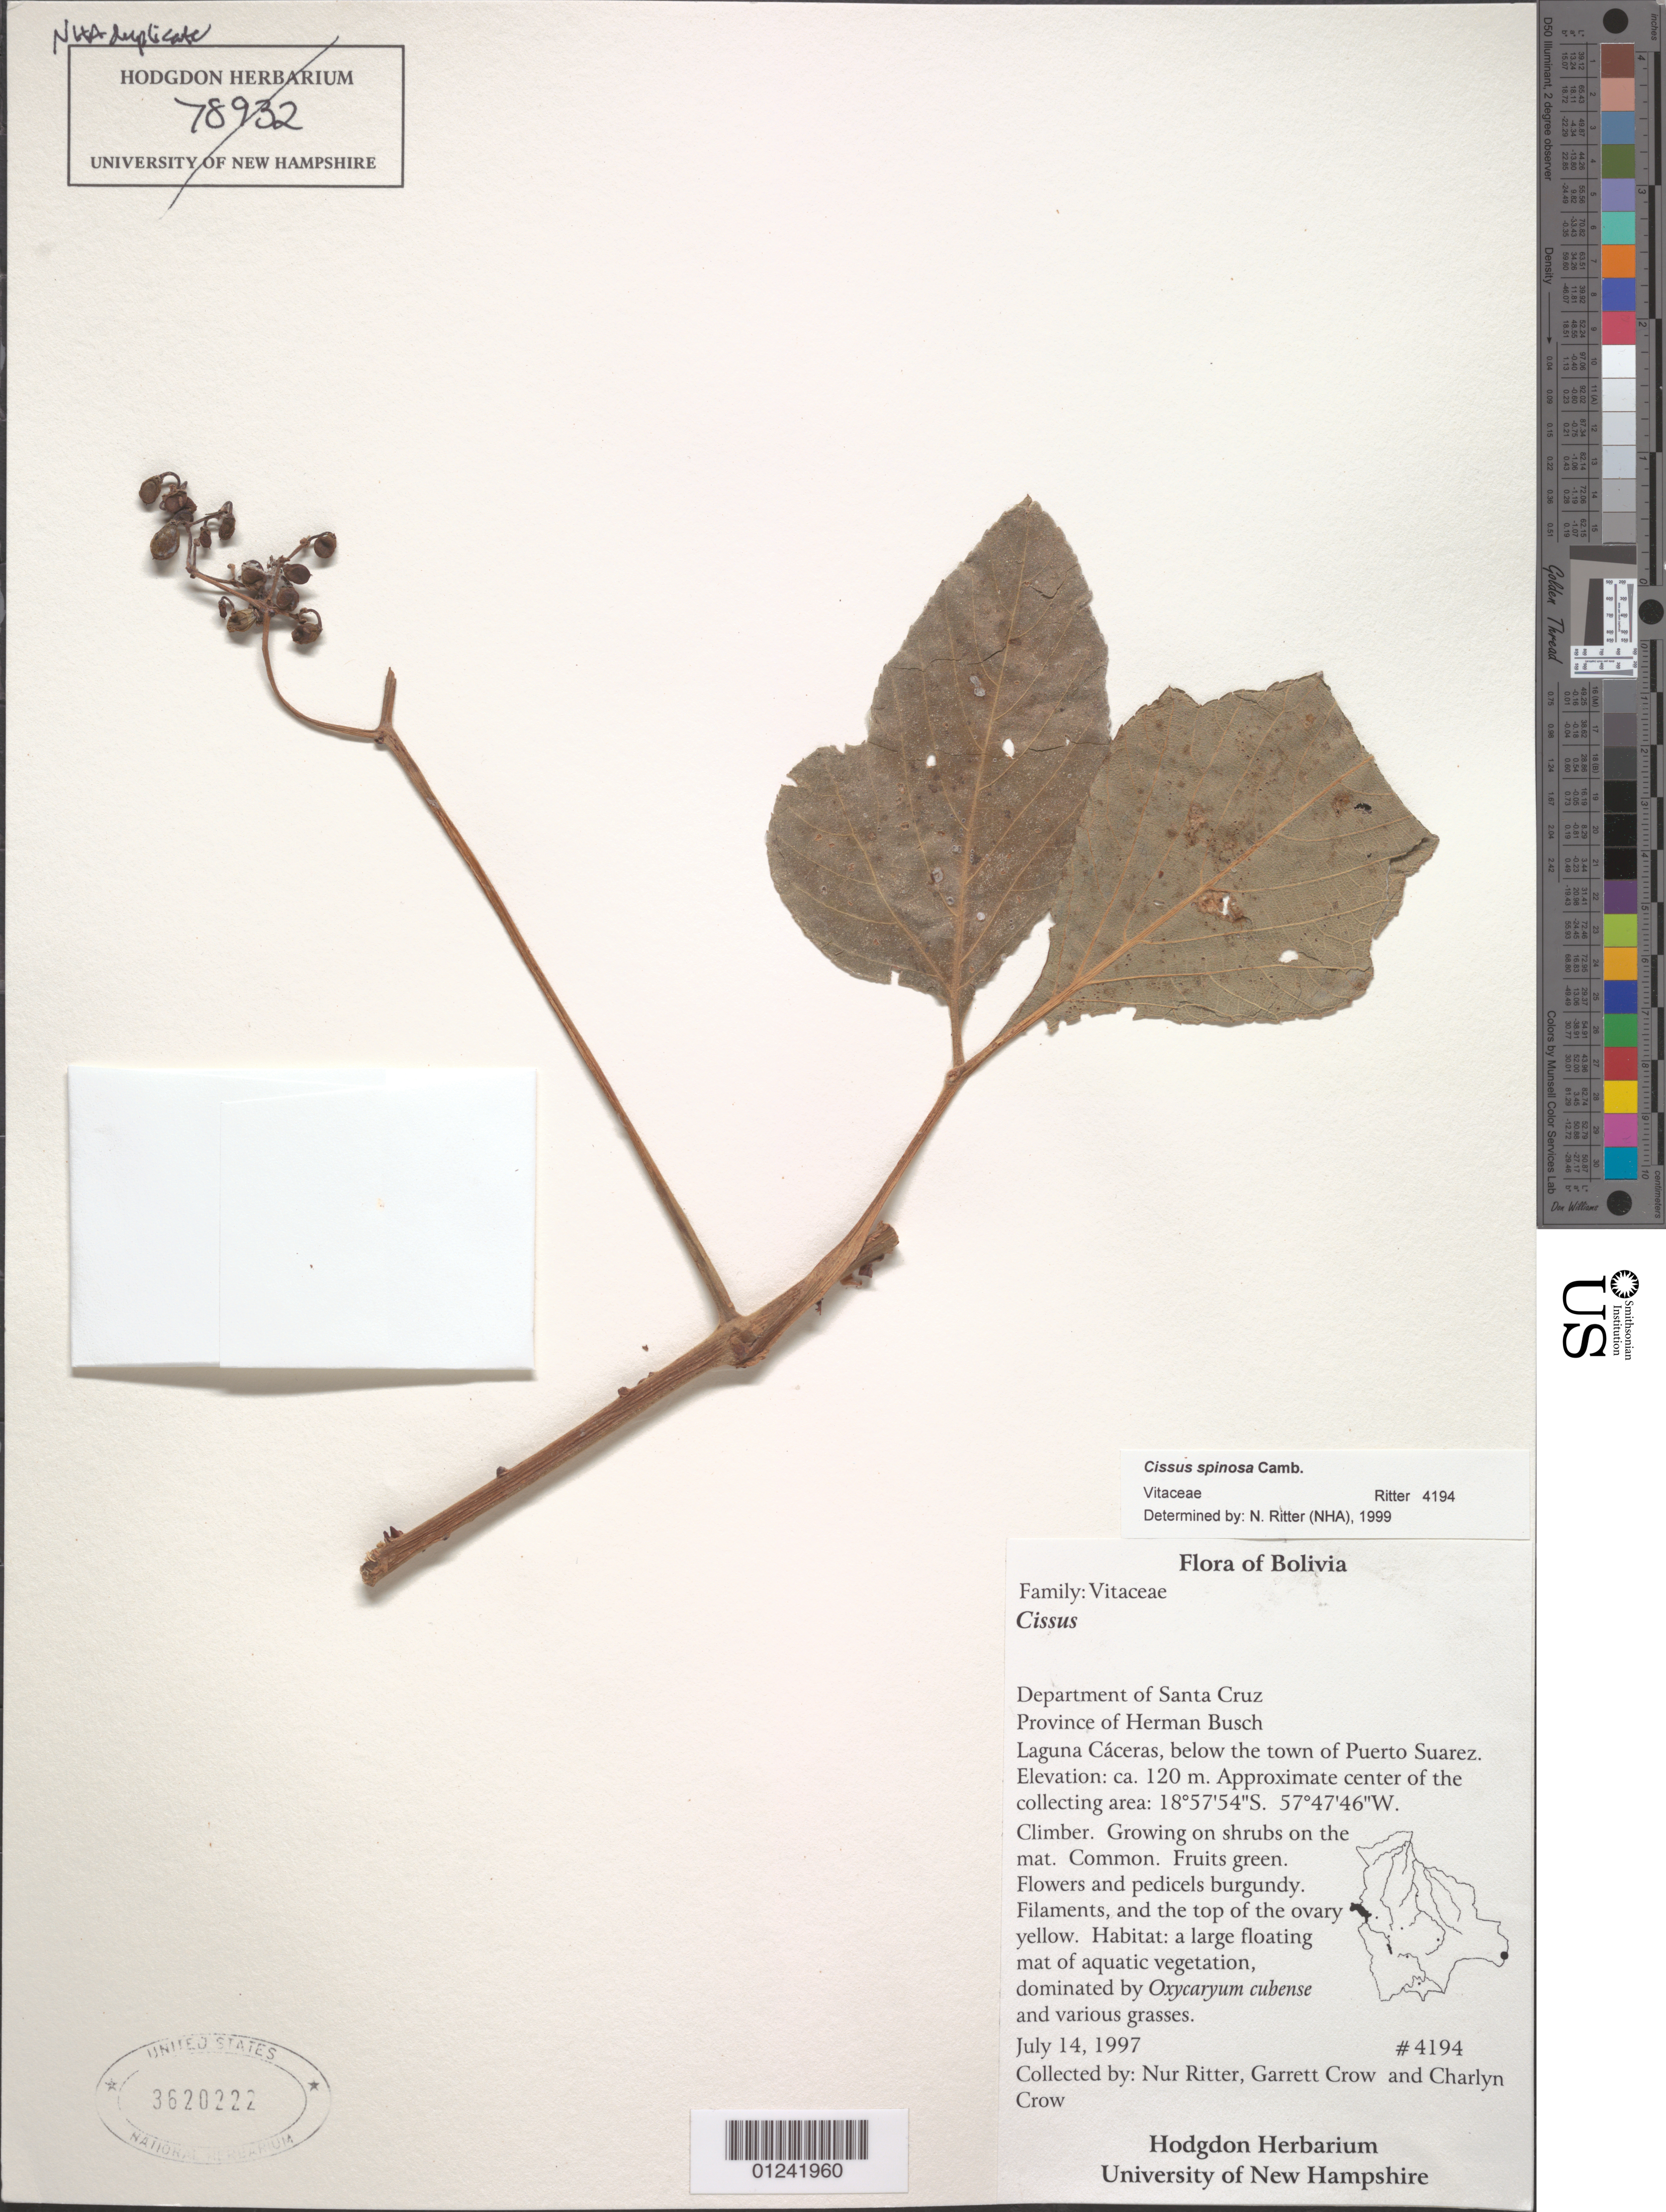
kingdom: Plantae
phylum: Tracheophyta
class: Magnoliopsida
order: Vitales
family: Vitaceae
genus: Cissus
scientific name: Cissus spinosa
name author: Cambess.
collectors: N. Ritter et al.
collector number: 4194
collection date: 1997-07-14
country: Bolivia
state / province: Santa Cruz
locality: Province of Herman Busch (German Busch); Laguna Caceras, below the town of Puerto Suarez.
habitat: A large floating mat of aquatic vegetation, dominated by Oxycaryum cubense and various grasses.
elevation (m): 120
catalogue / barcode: US 3620222